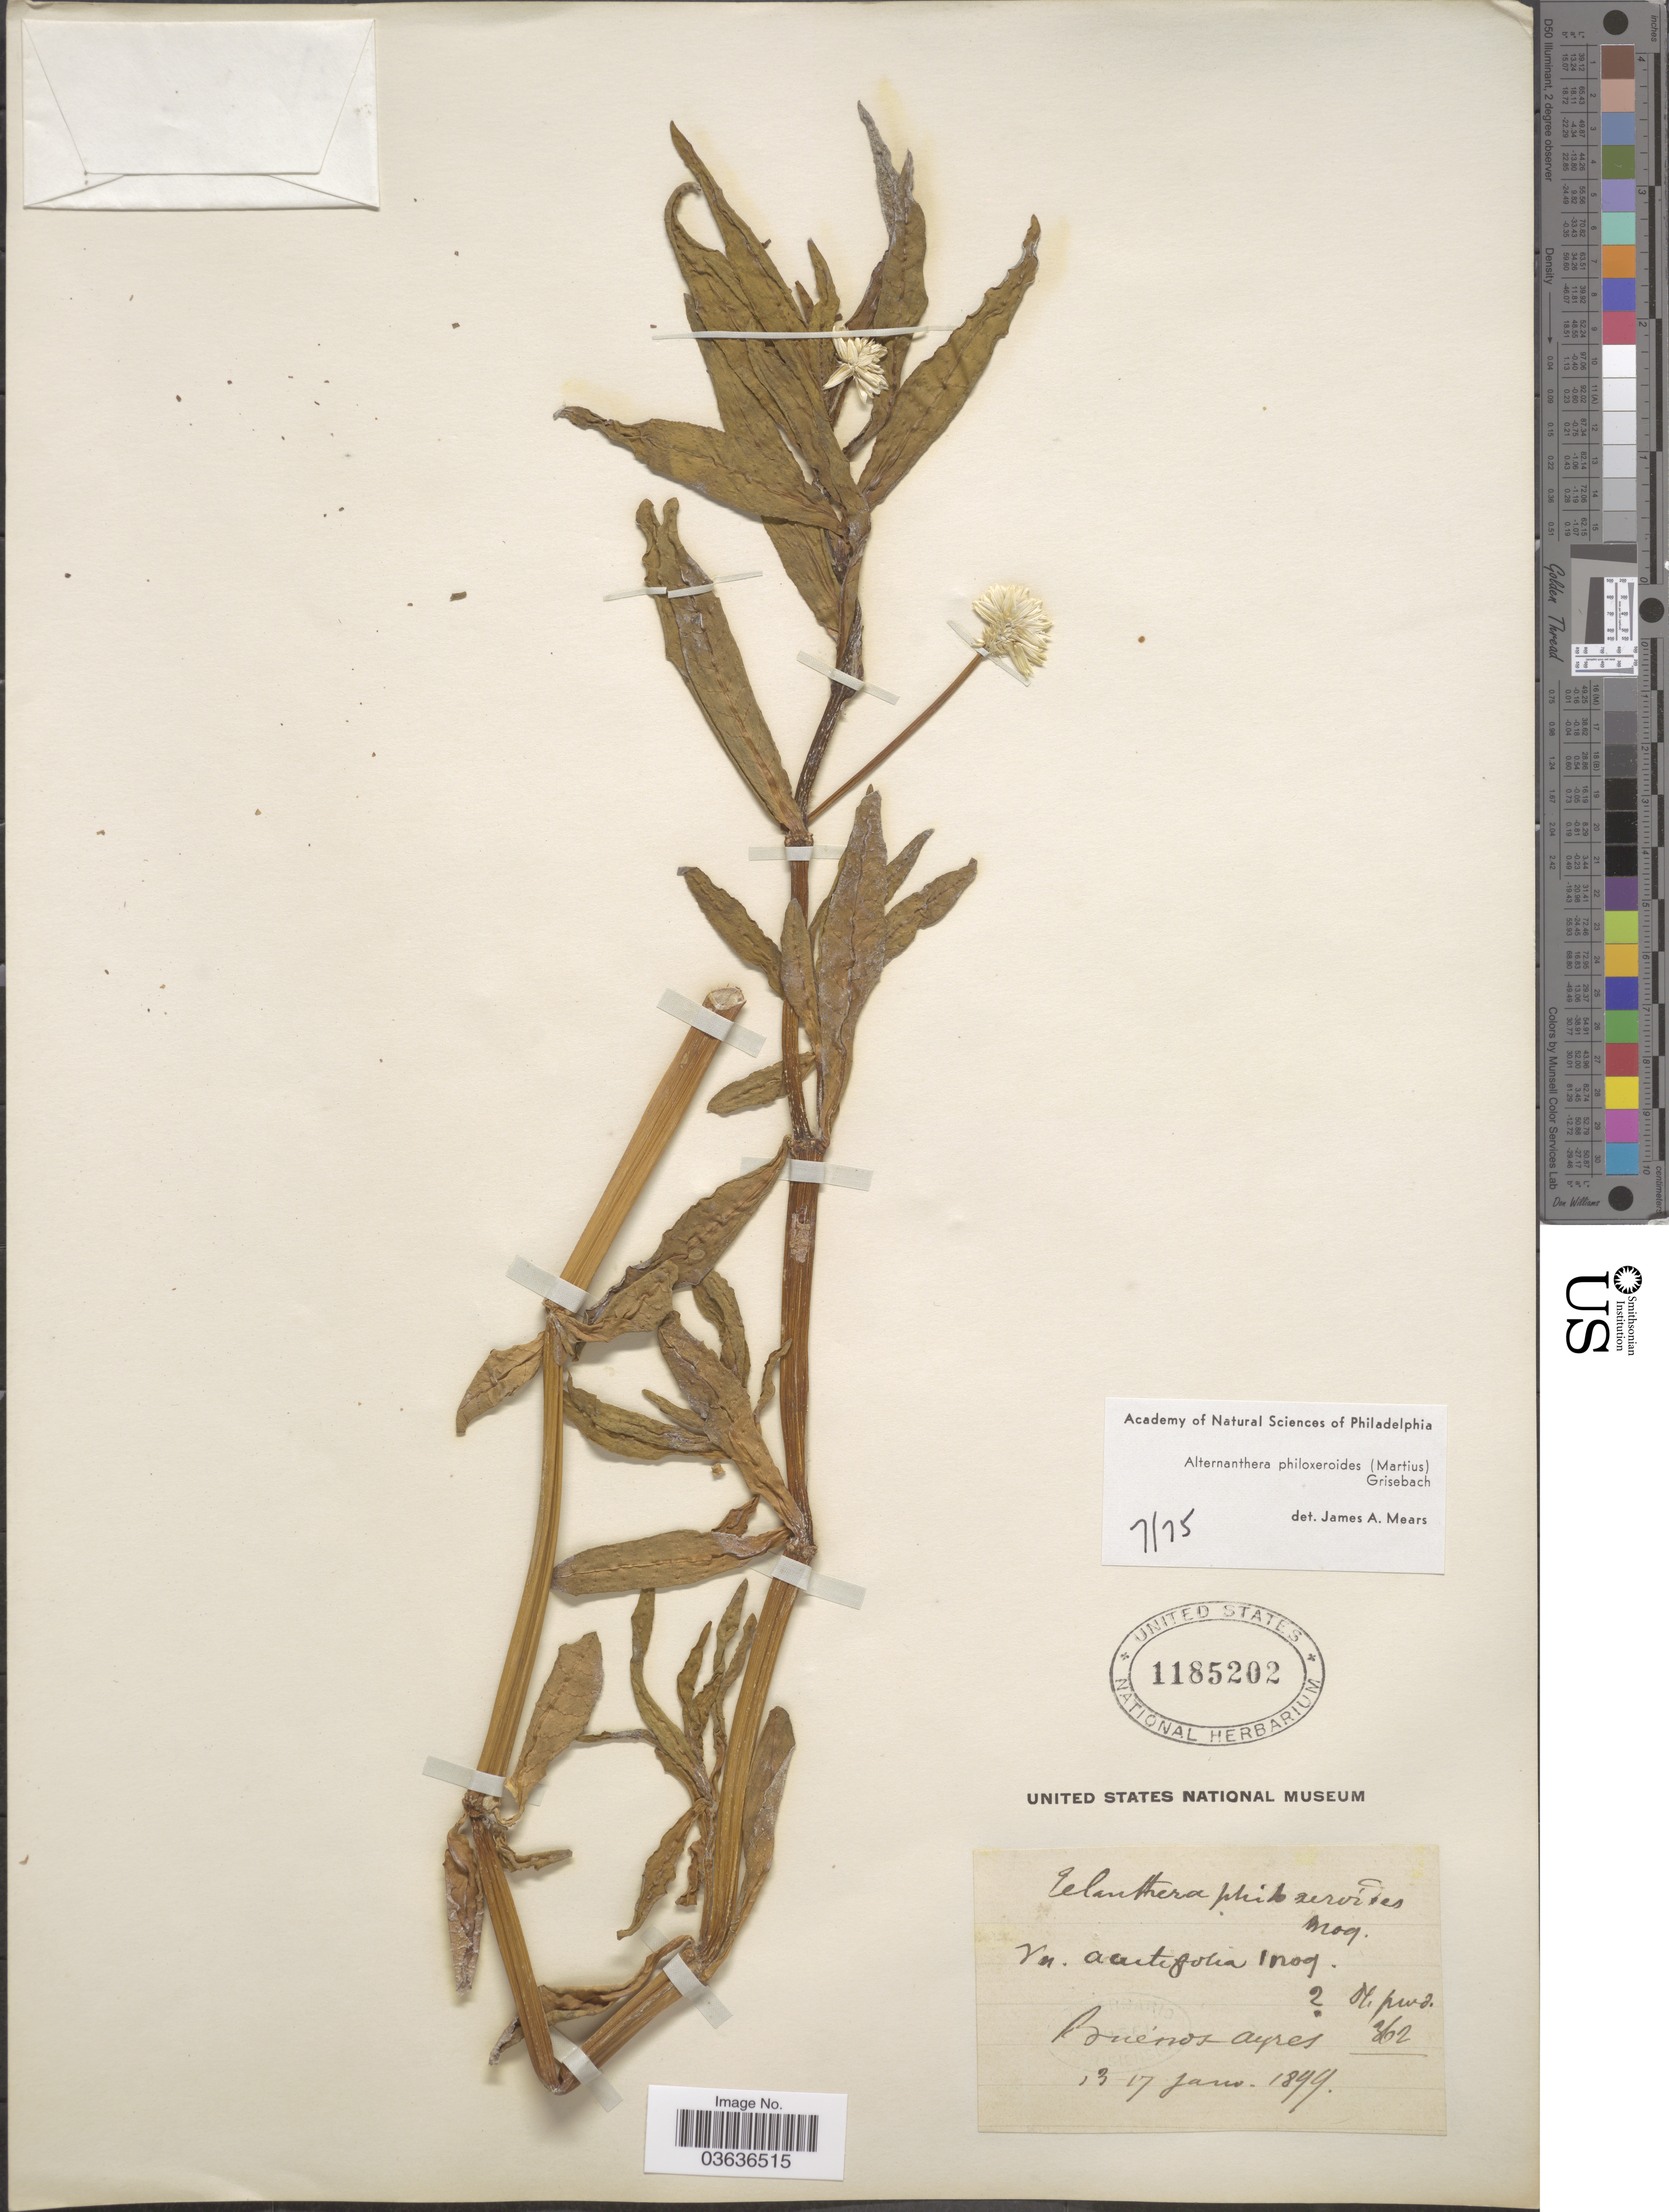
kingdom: Plantae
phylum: Tracheophyta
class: Magnoliopsida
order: Caryophyllales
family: Amaranthaceae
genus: Alternanthera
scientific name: Alternanthera philoxeroides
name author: (Mart.) Griseb.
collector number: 362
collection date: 1899-01-13/1899-01-17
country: Argentina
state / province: Buenos Aires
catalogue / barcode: US 1185202